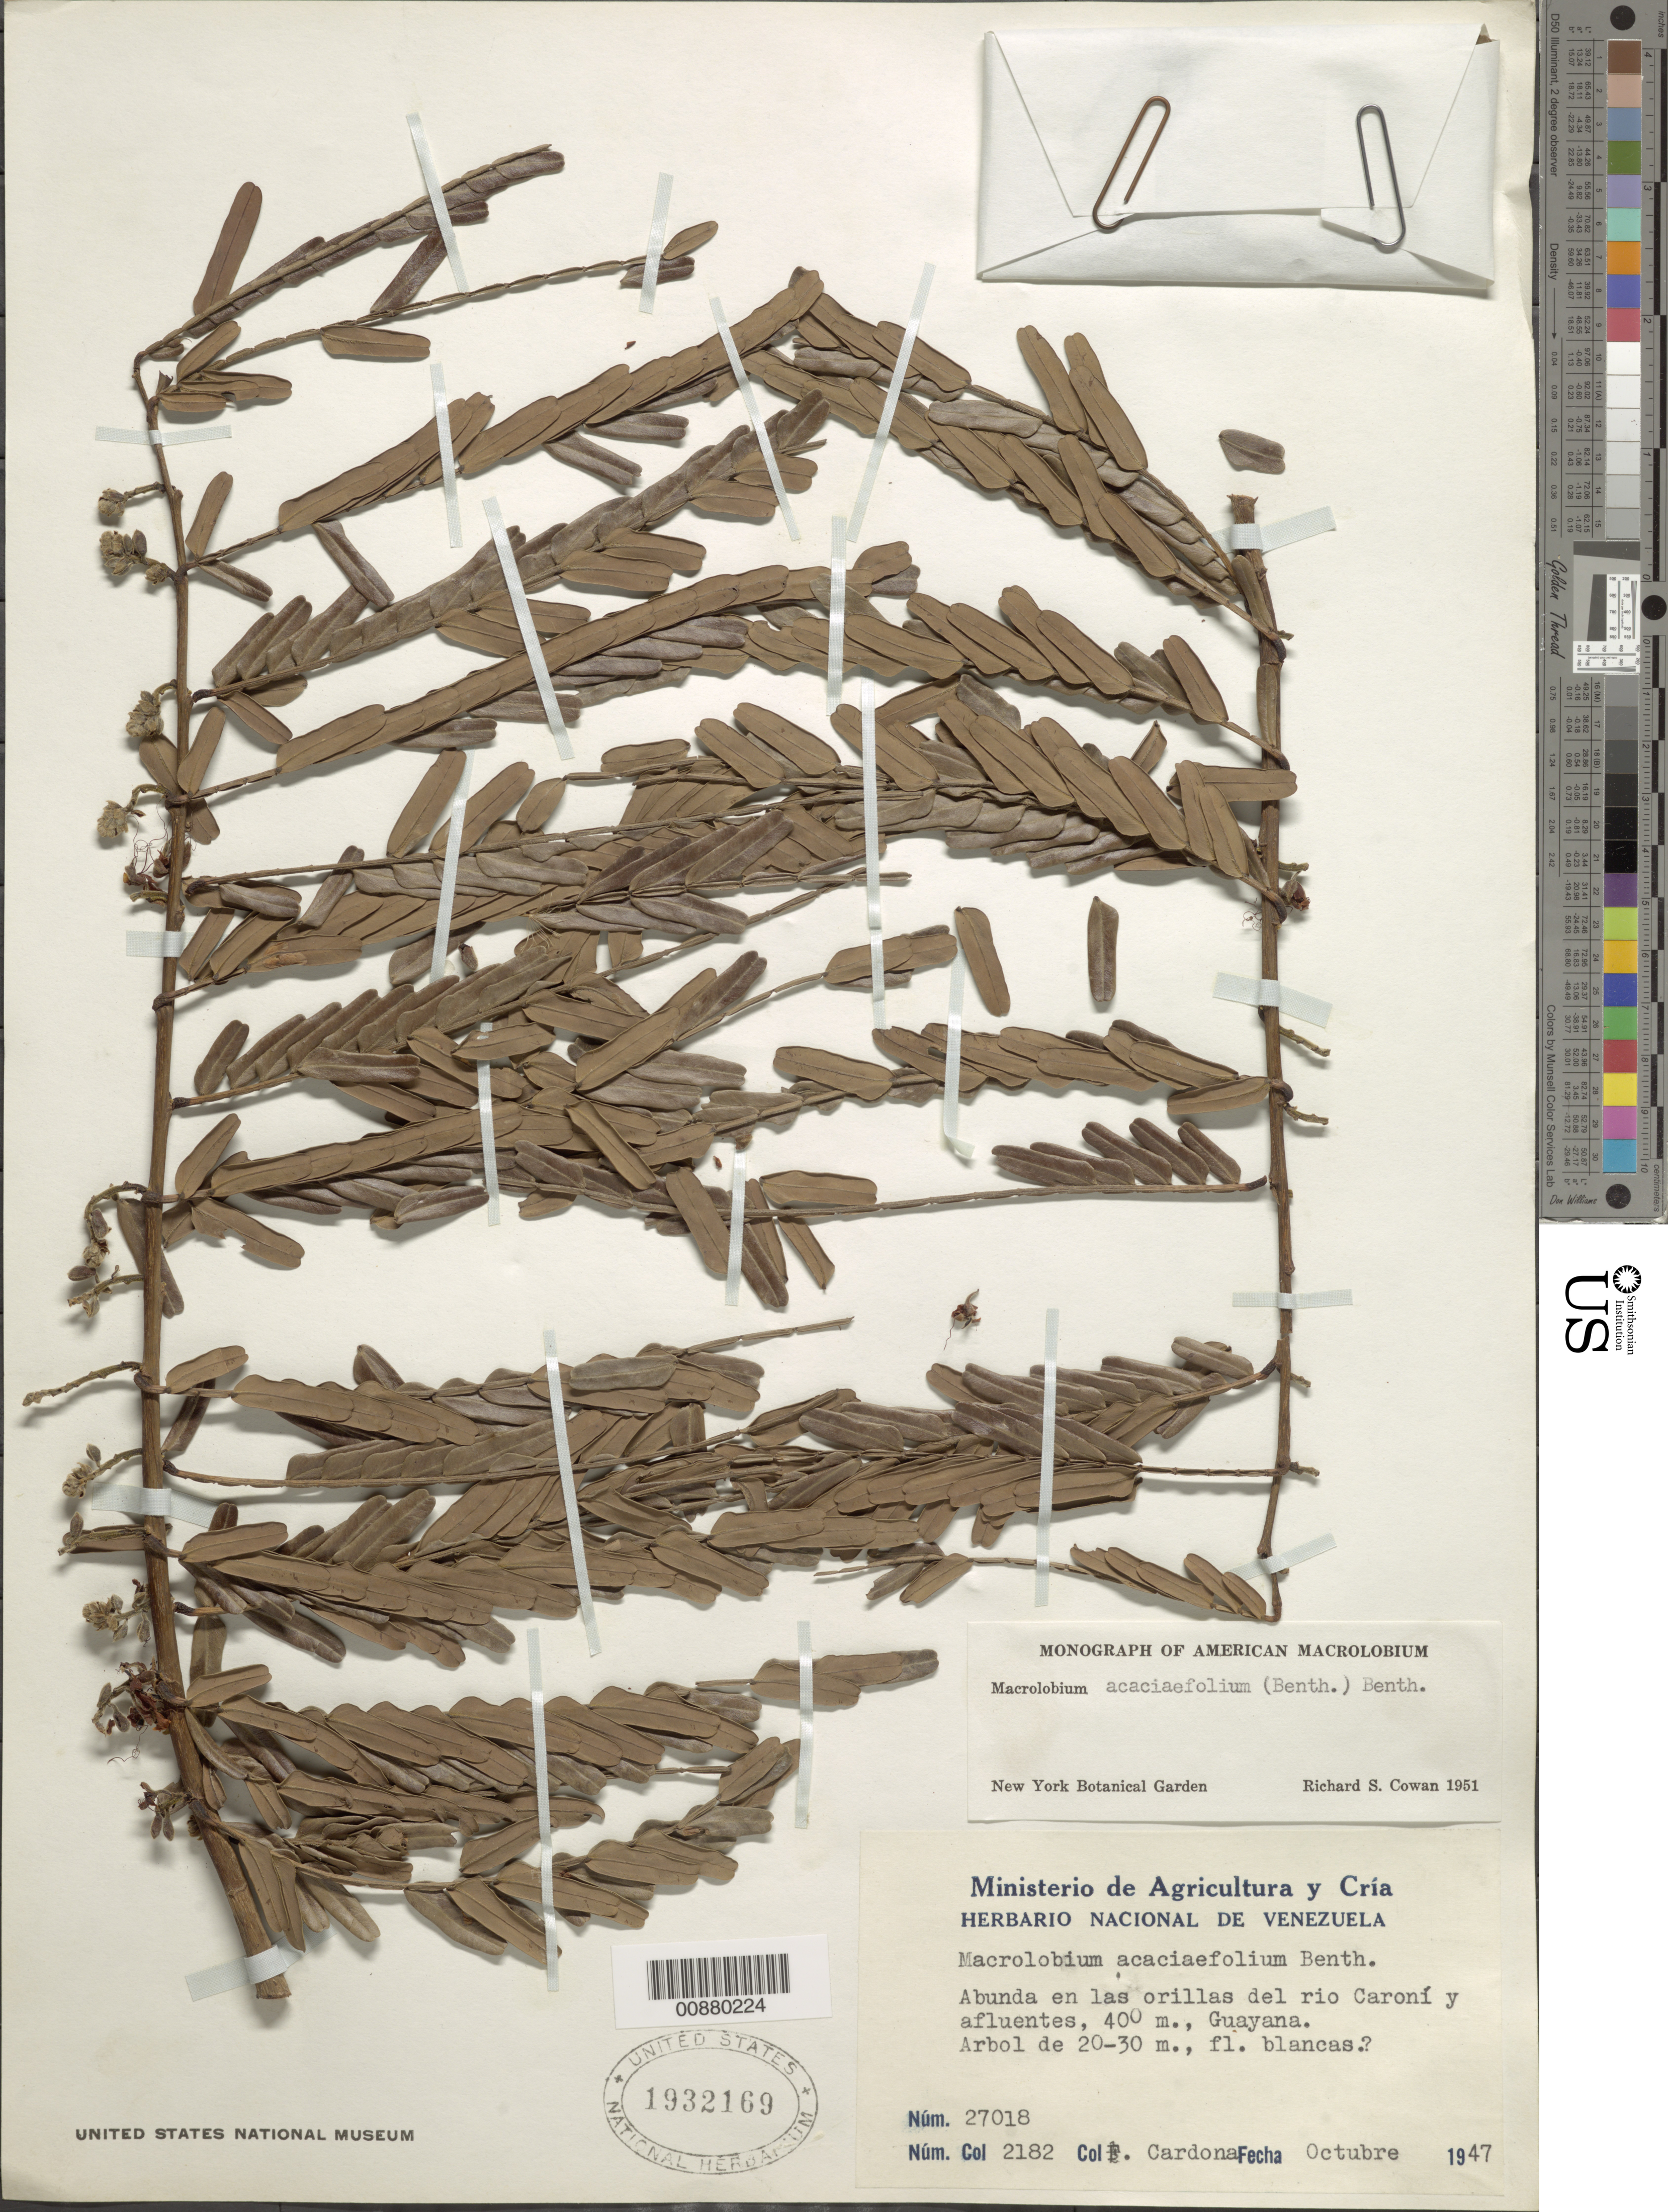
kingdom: Plantae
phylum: Tracheophyta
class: Magnoliopsida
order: Fabales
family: Fabaceae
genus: Macrolobium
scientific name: Macrolobium acaciifolium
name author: (Benth.) Benth.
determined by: Cowan, R. S.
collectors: F. Cardona Puig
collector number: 2182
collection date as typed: Oct-47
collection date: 1947-10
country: Venezuela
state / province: Bolívar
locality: Río Caroní y afluentes (Guayana)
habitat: Orillas del rio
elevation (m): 400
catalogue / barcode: US 1932169